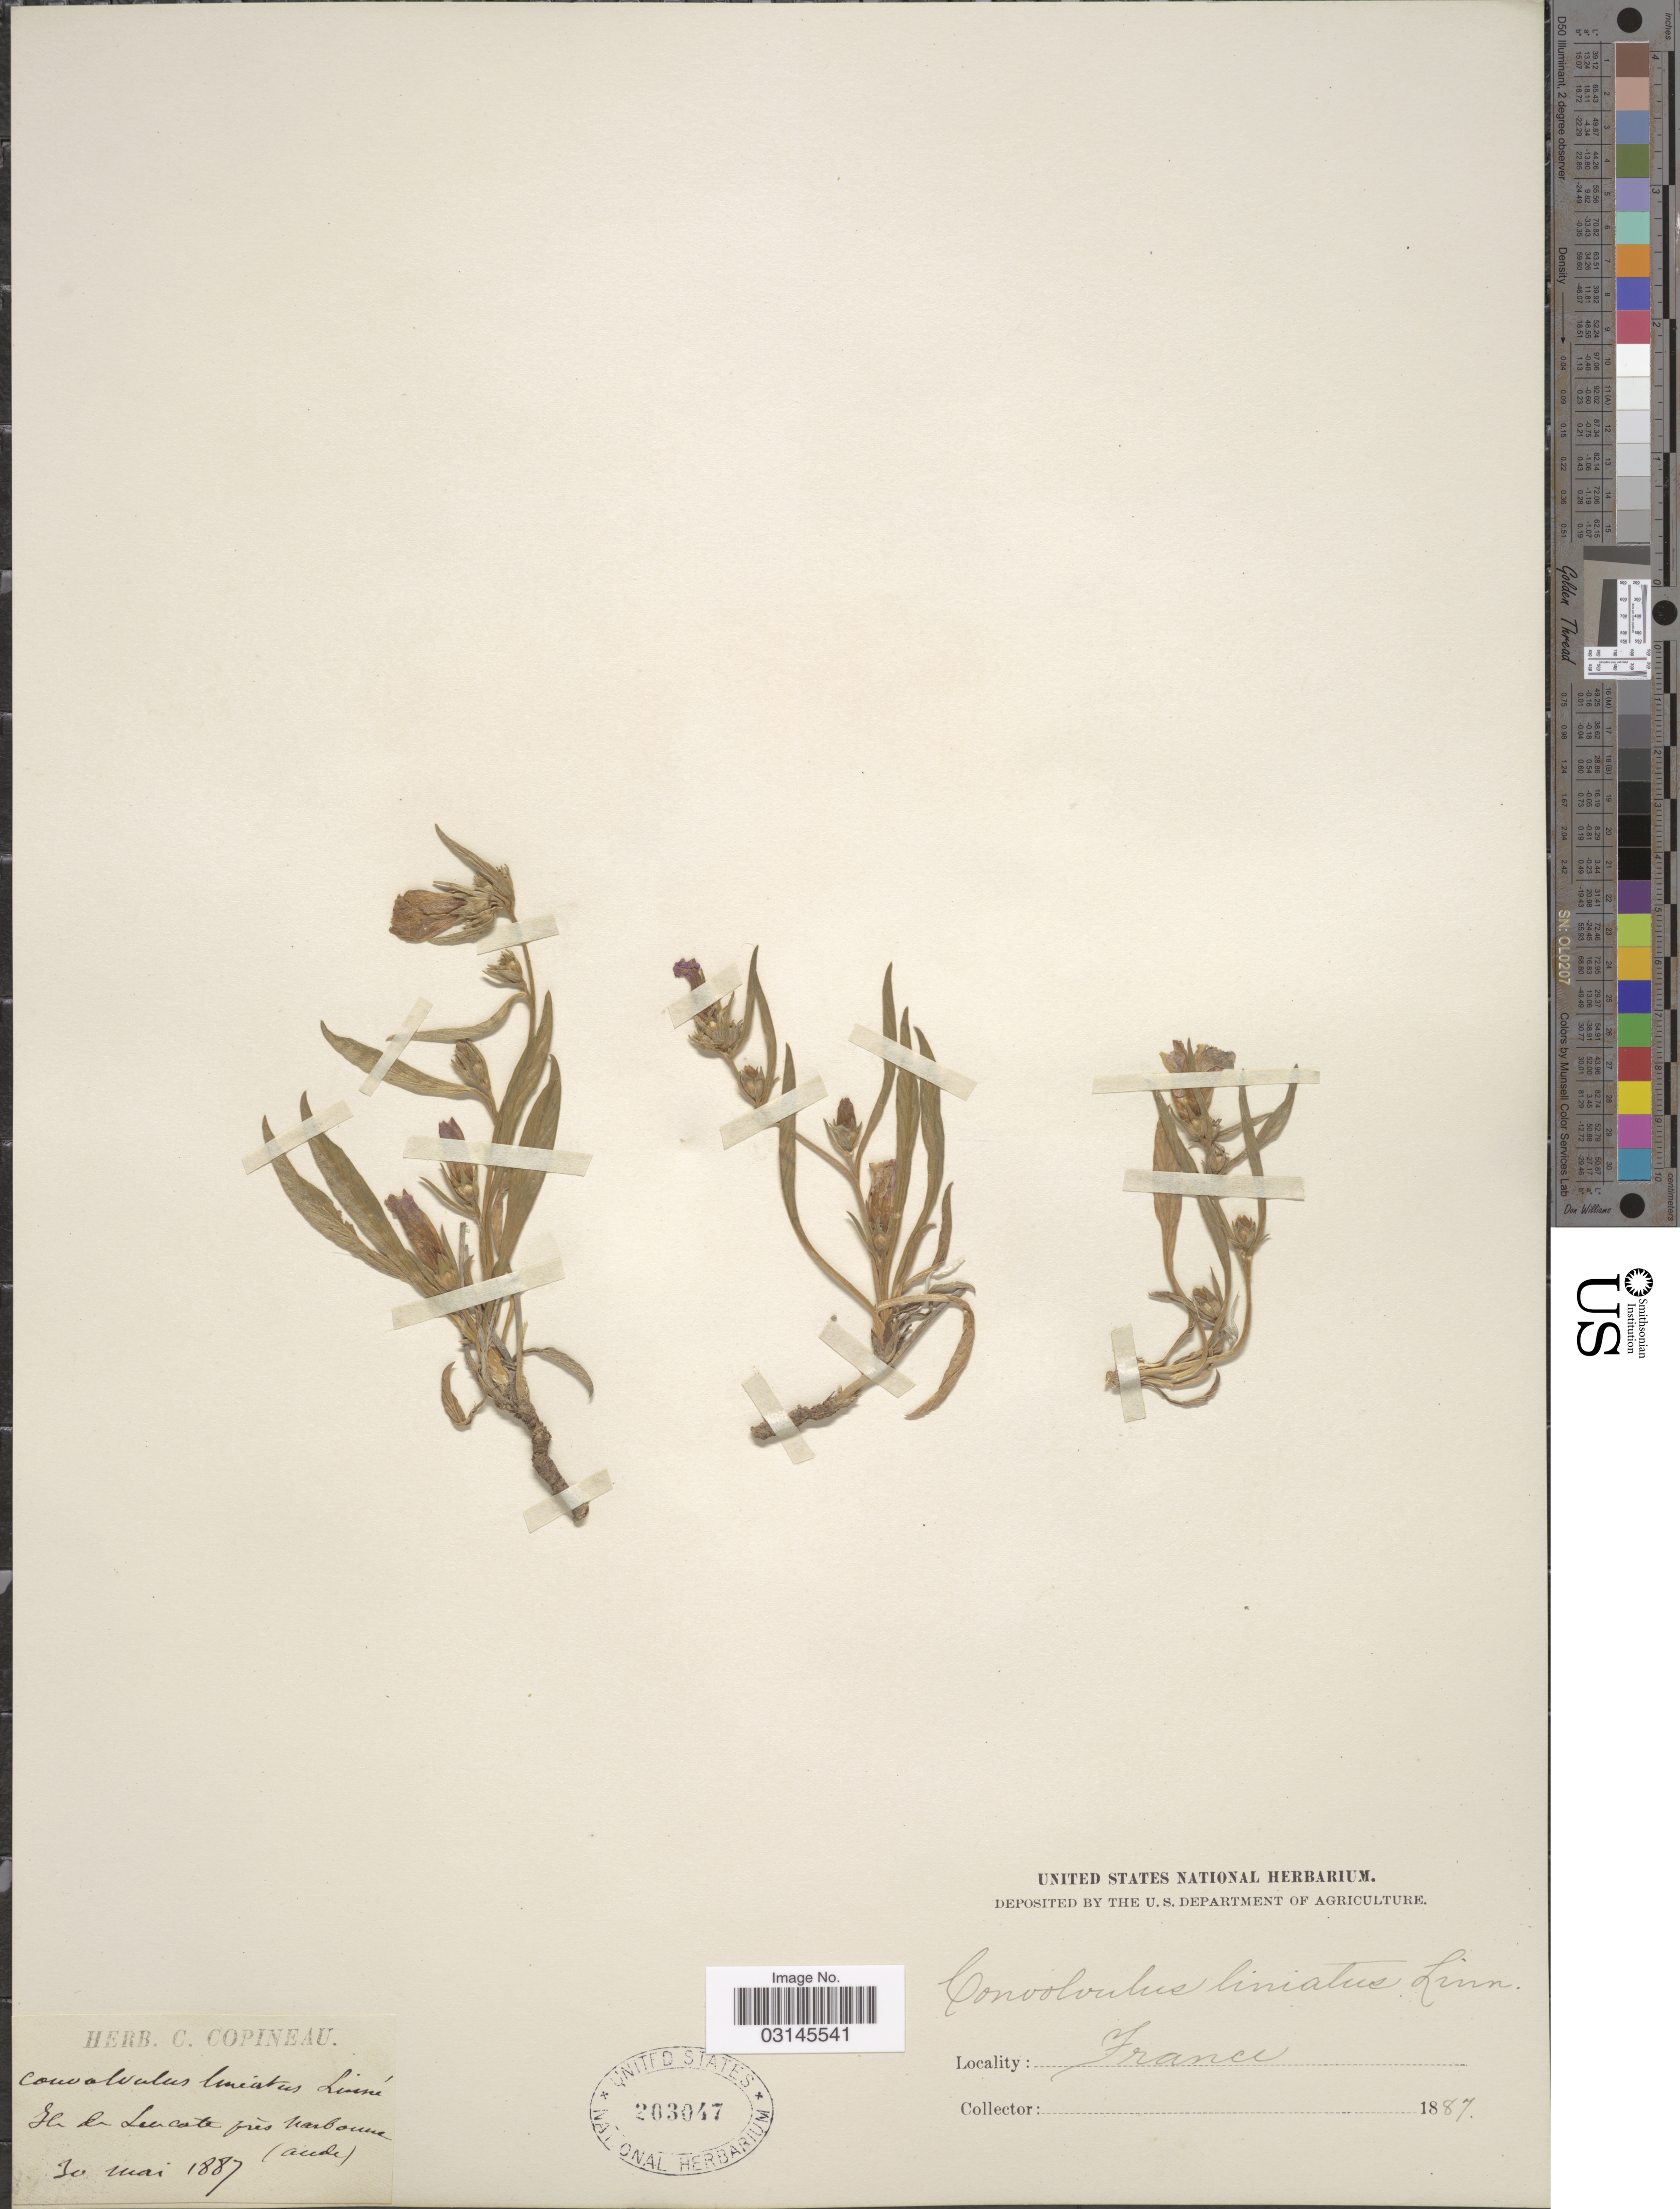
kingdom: Plantae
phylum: Tracheophyta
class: Magnoliopsida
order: Solanales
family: Convolvulaceae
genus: Convolvulus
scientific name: Convolvulus lineatus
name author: L.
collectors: ex herb. C. Copineau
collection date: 1887-05-30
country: France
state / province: Occitanie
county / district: Aude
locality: Ile de Leucata près Narbonne (Aude).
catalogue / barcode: US 203047